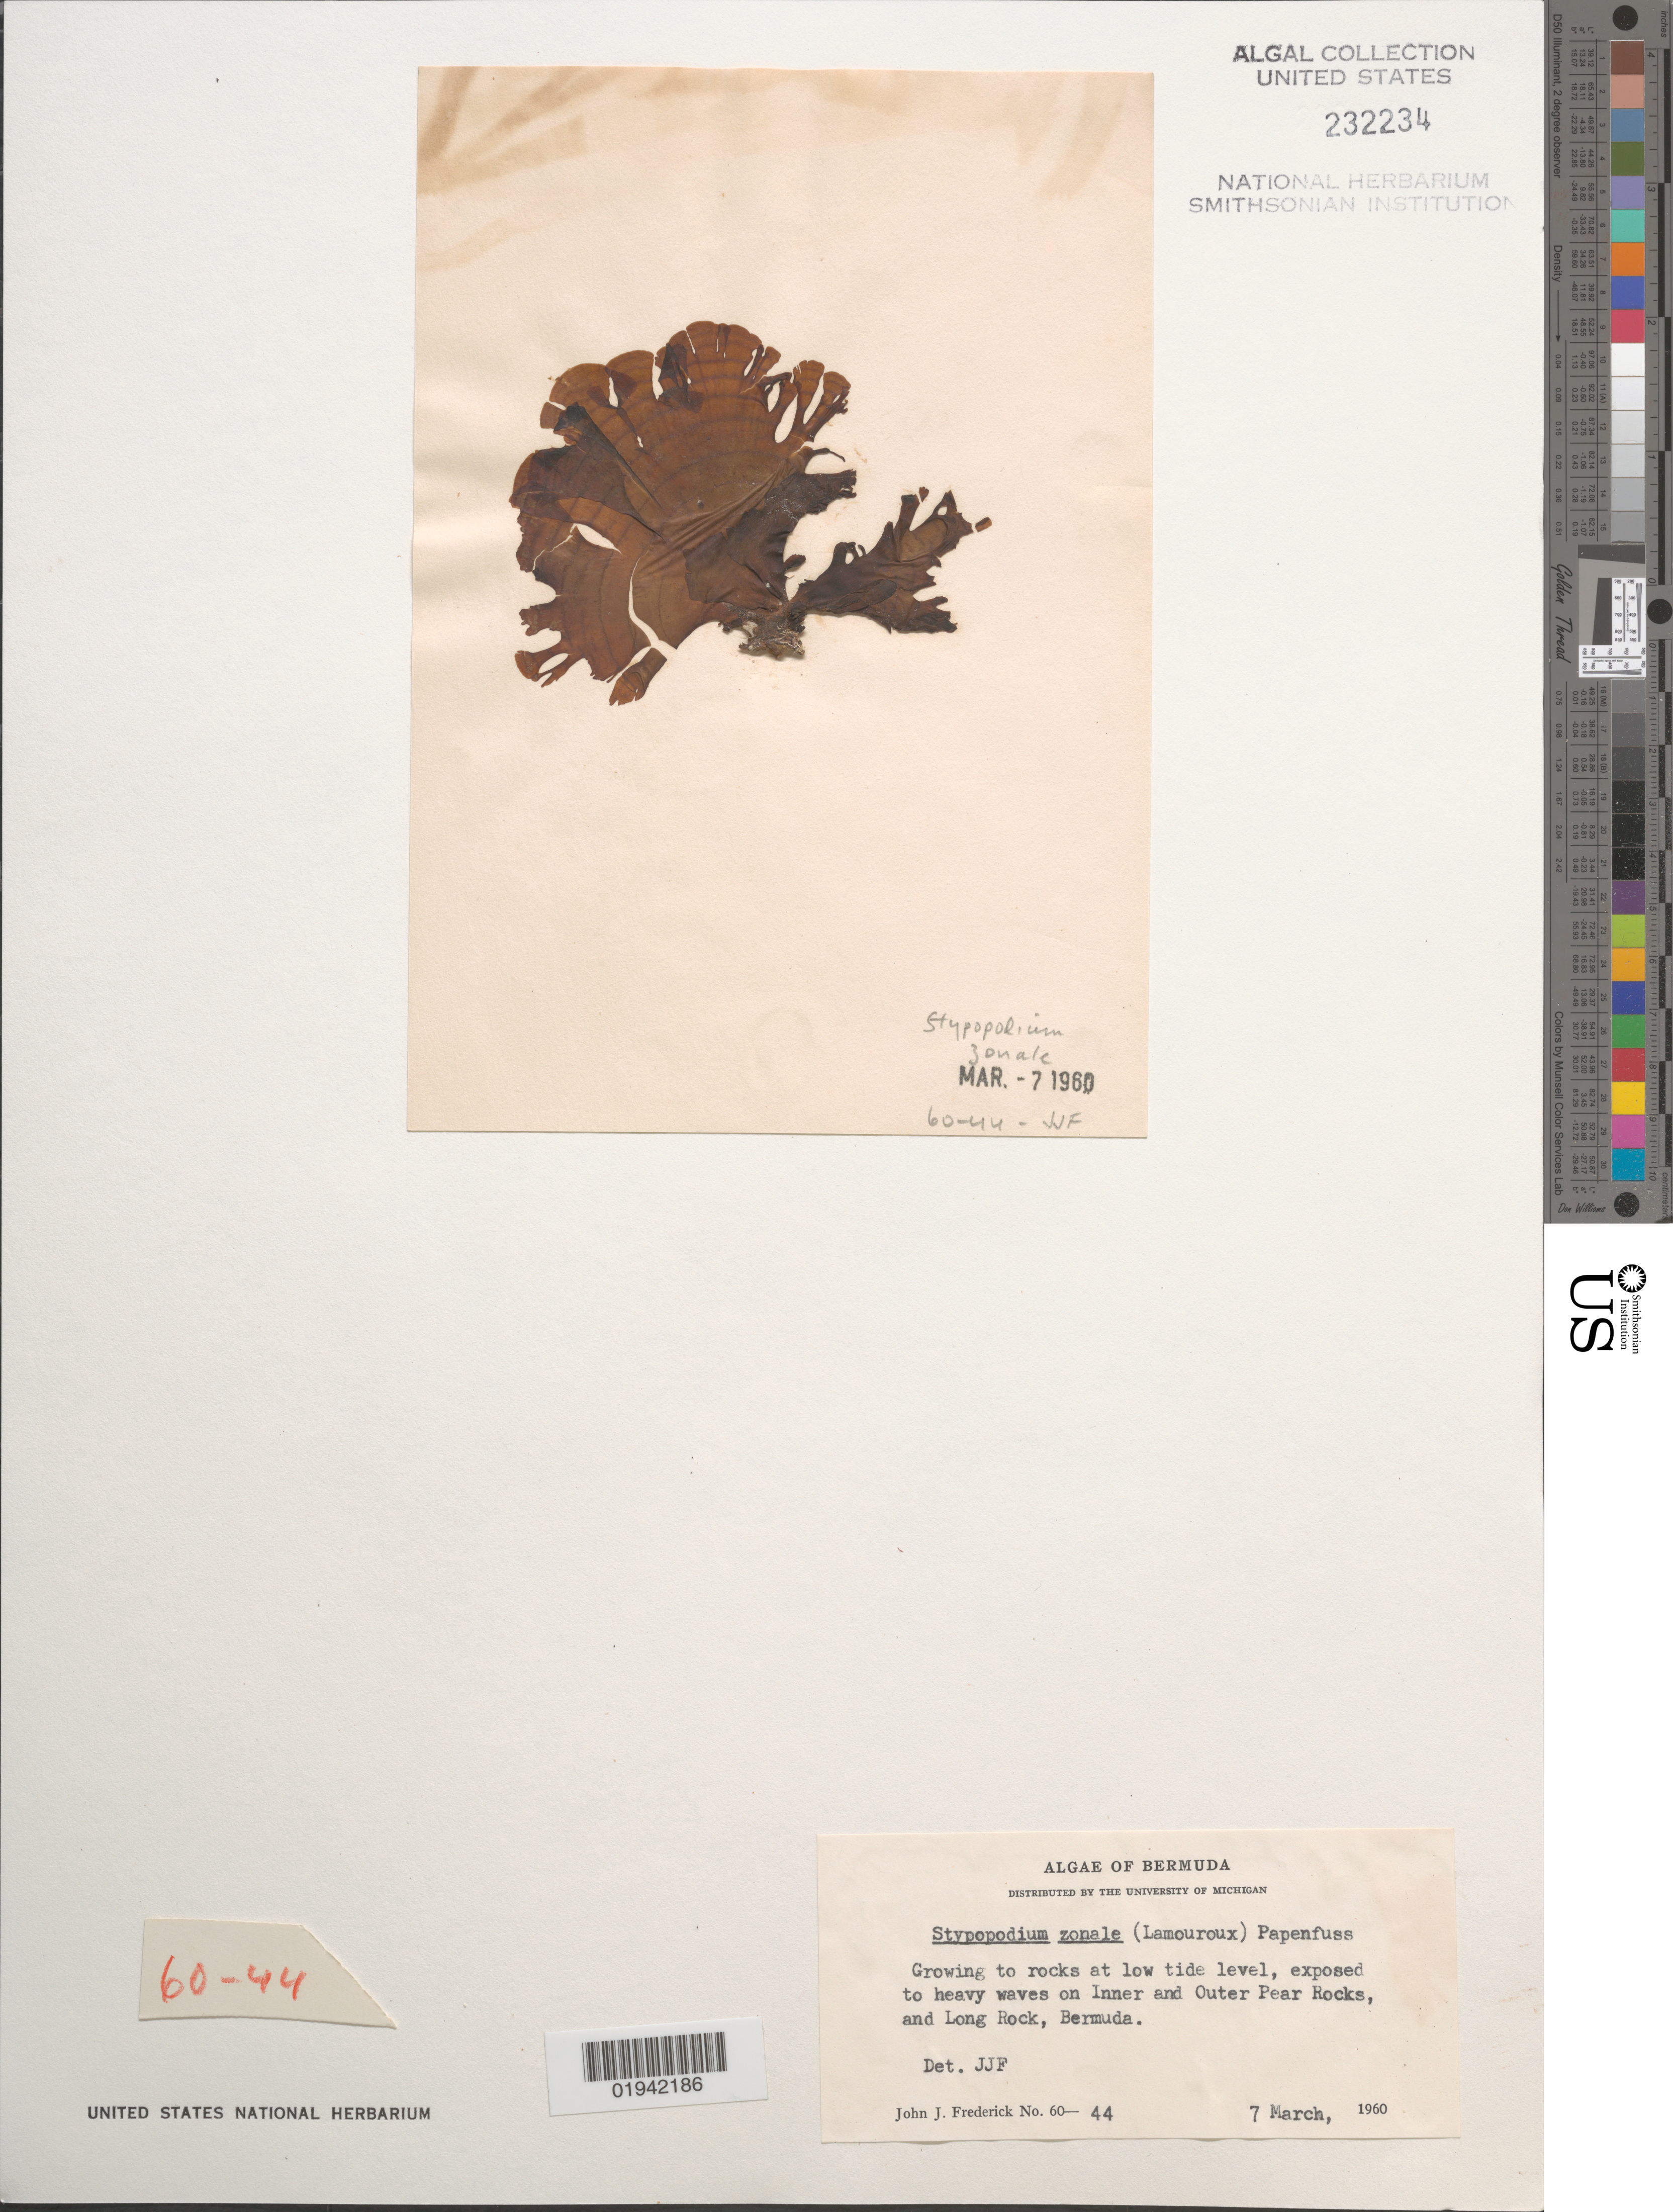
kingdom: Chromista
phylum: Ochrophyta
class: Phaeophyceae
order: Dictyotales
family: Dictyotaceae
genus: Stypopodium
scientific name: Stypopodium zonale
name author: (J.V.Lamouroux) Papenf.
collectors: J. Frederick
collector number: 60-44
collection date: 1960-03-07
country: Bermuda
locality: Growing to rocks at low tide level, exposed to heavy waves on Inner and Outer Pear Rocks, and Long Rock.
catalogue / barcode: US 232234